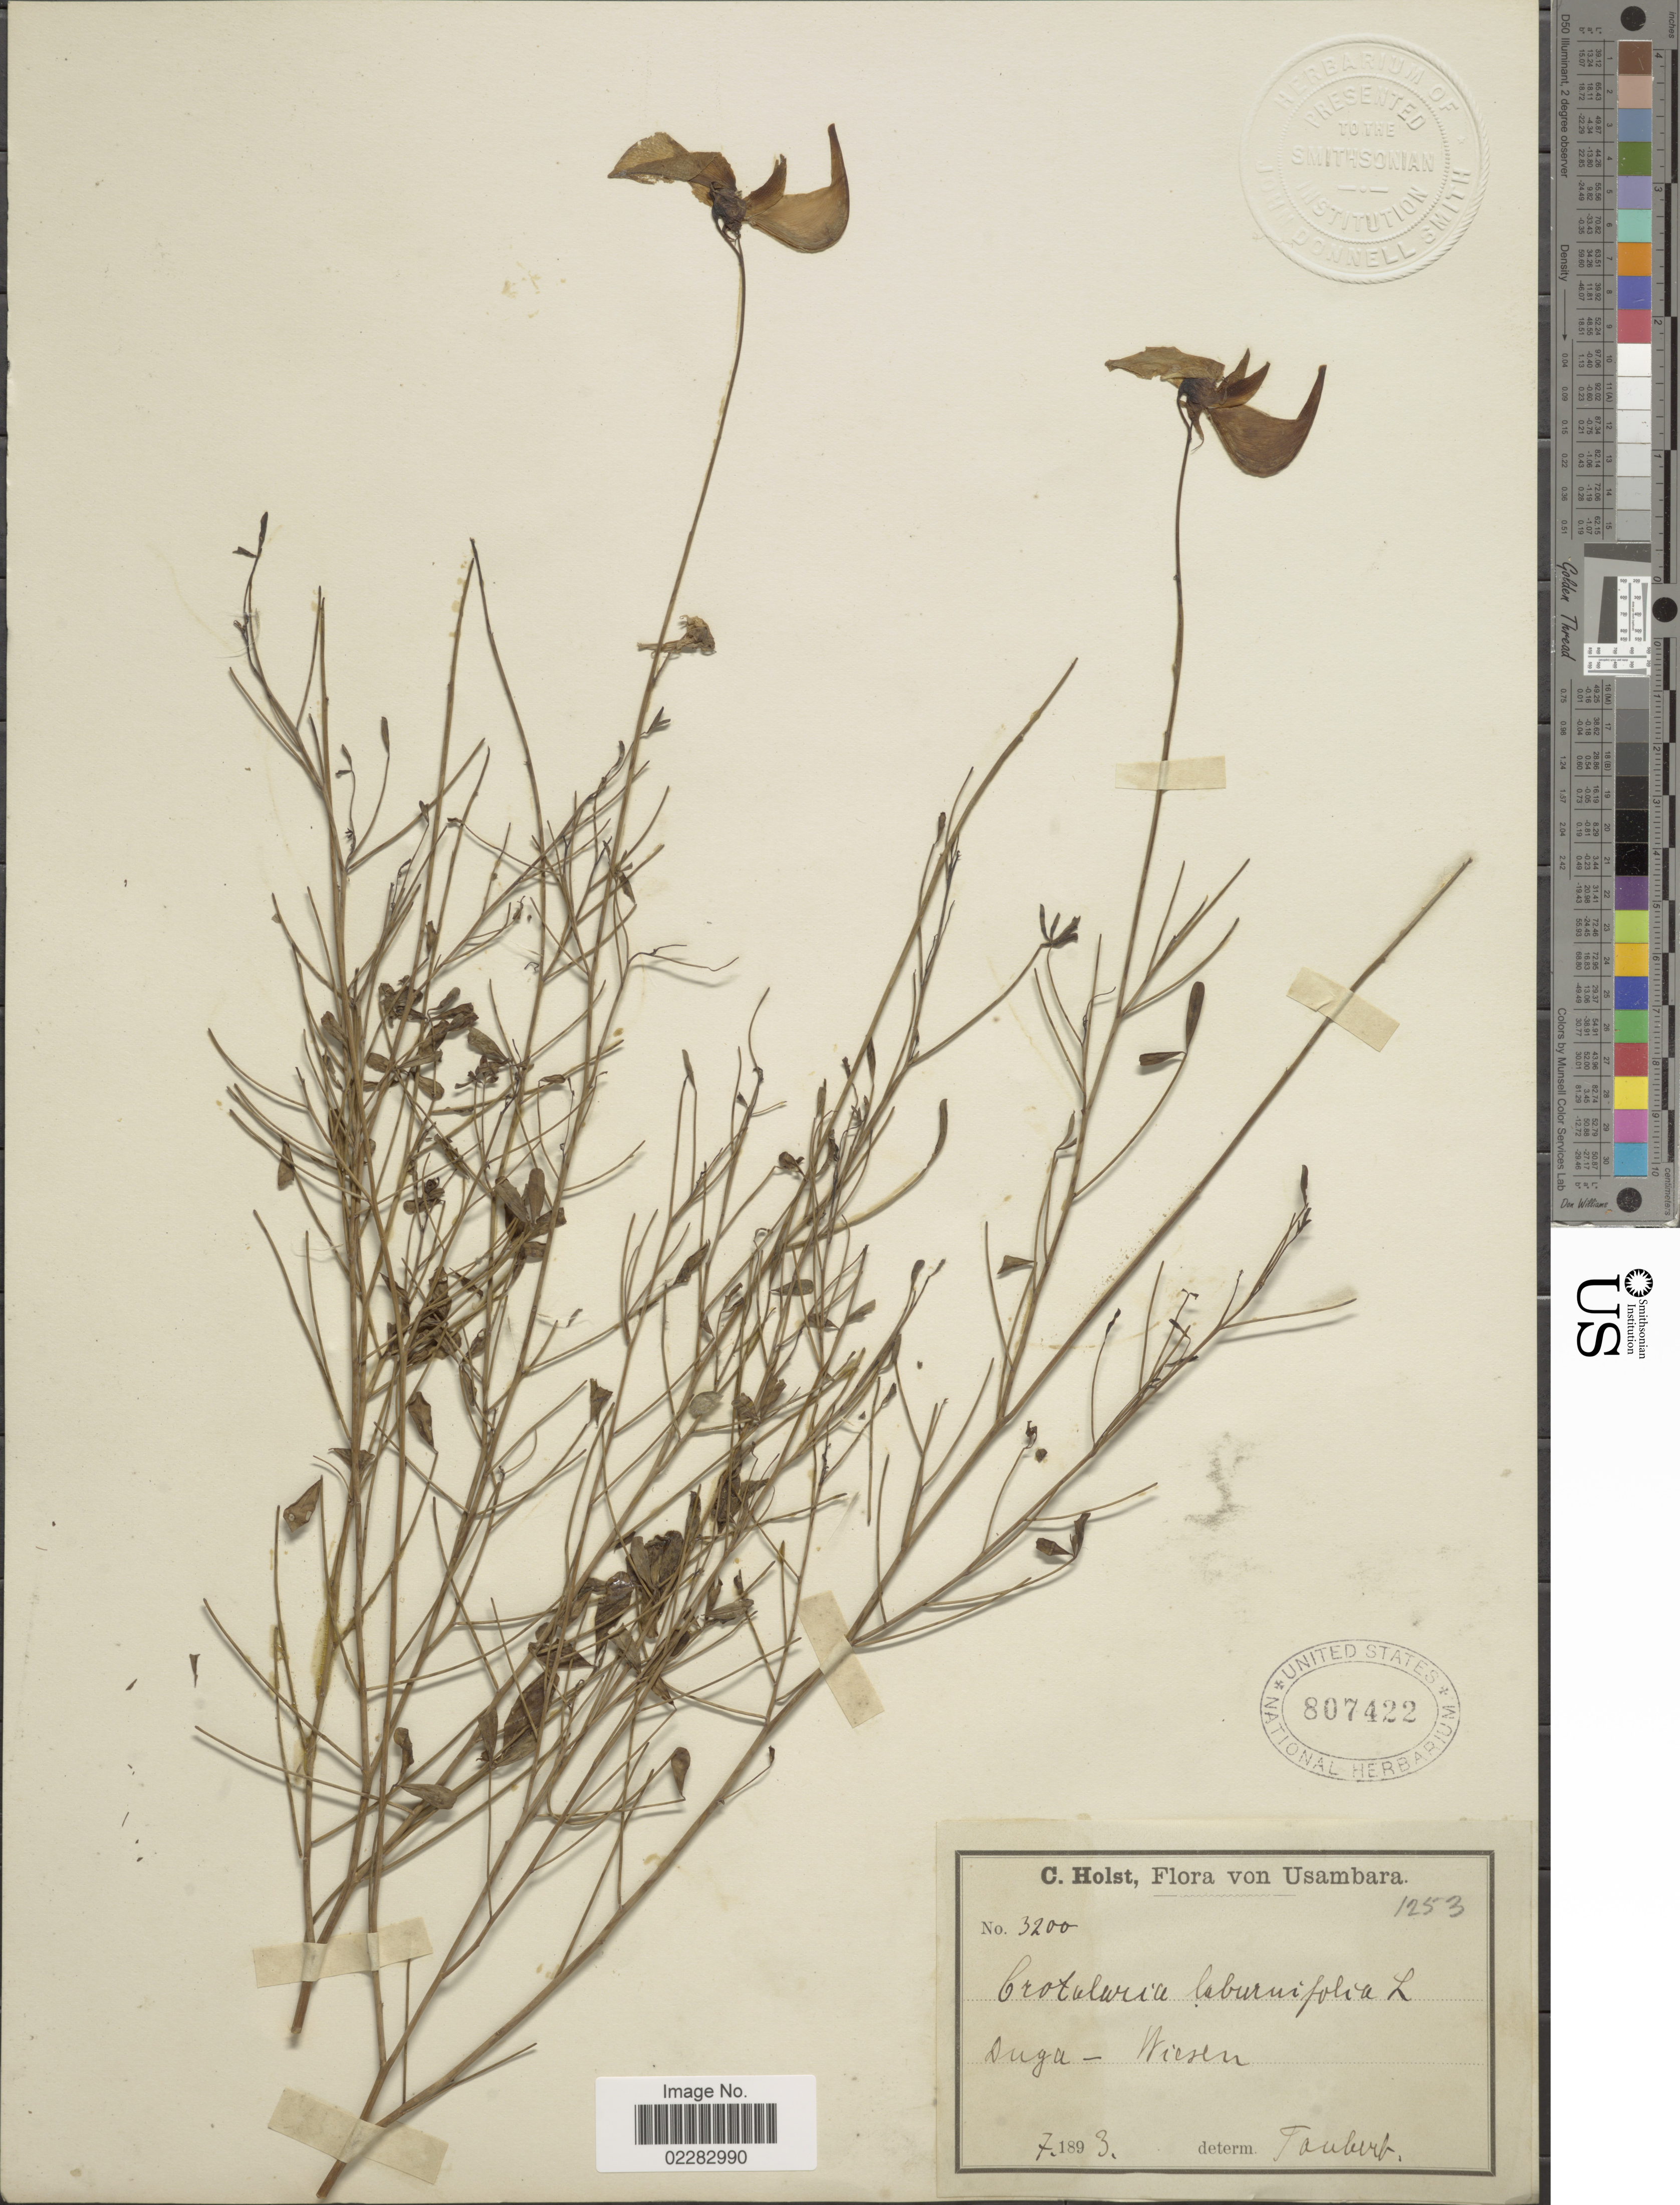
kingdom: Plantae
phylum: Tracheophyta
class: Magnoliopsida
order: Fabales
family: Fabaceae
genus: Crotalaria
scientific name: Crotalaria laburnifolia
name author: L.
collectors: C. H. Holst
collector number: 3200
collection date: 1893-07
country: Tanzania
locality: Usambara, Duga-Wiesen.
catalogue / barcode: US 807422